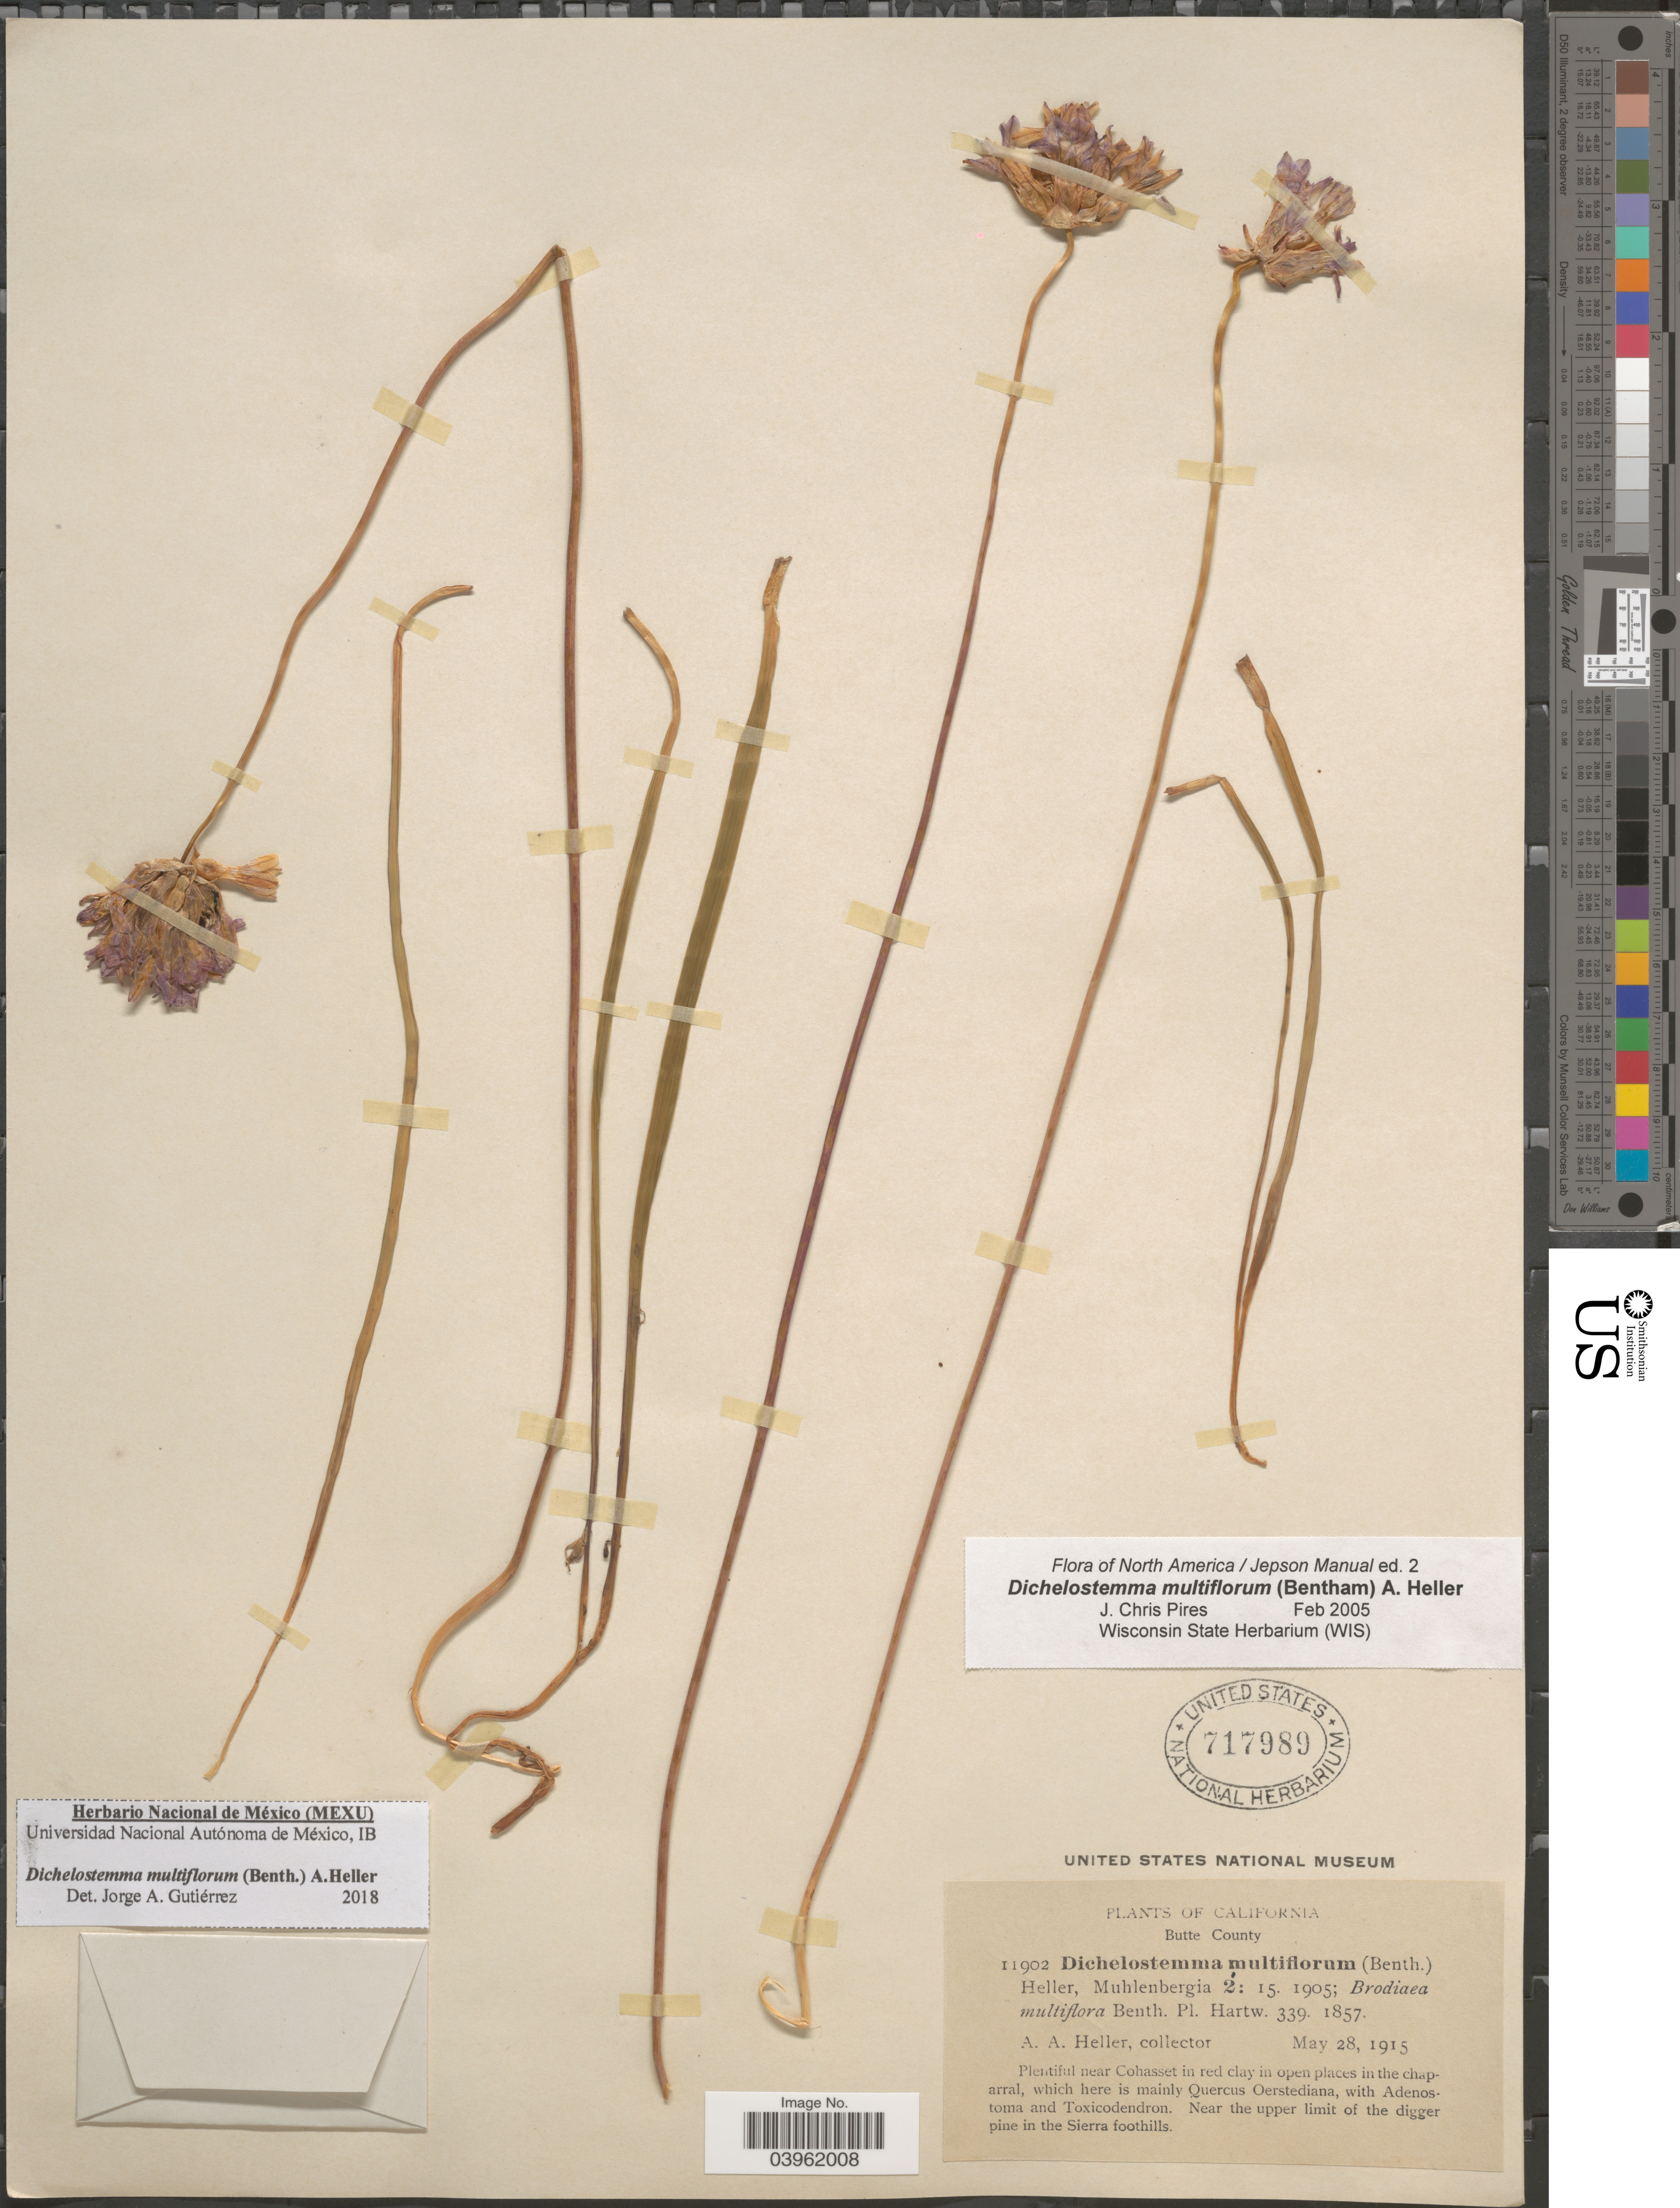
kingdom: Plantae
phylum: Tracheophyta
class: Liliopsida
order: Asparagales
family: Asparagaceae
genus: Dichelostemma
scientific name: Dichelostemma multiflorum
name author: (Benth.) A. Heller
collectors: A. A. Heller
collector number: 11902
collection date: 1915-05-28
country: United States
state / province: California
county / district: Butte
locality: Butte County. Near Cohasset. In the Sierra foothills.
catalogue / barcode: US 717989